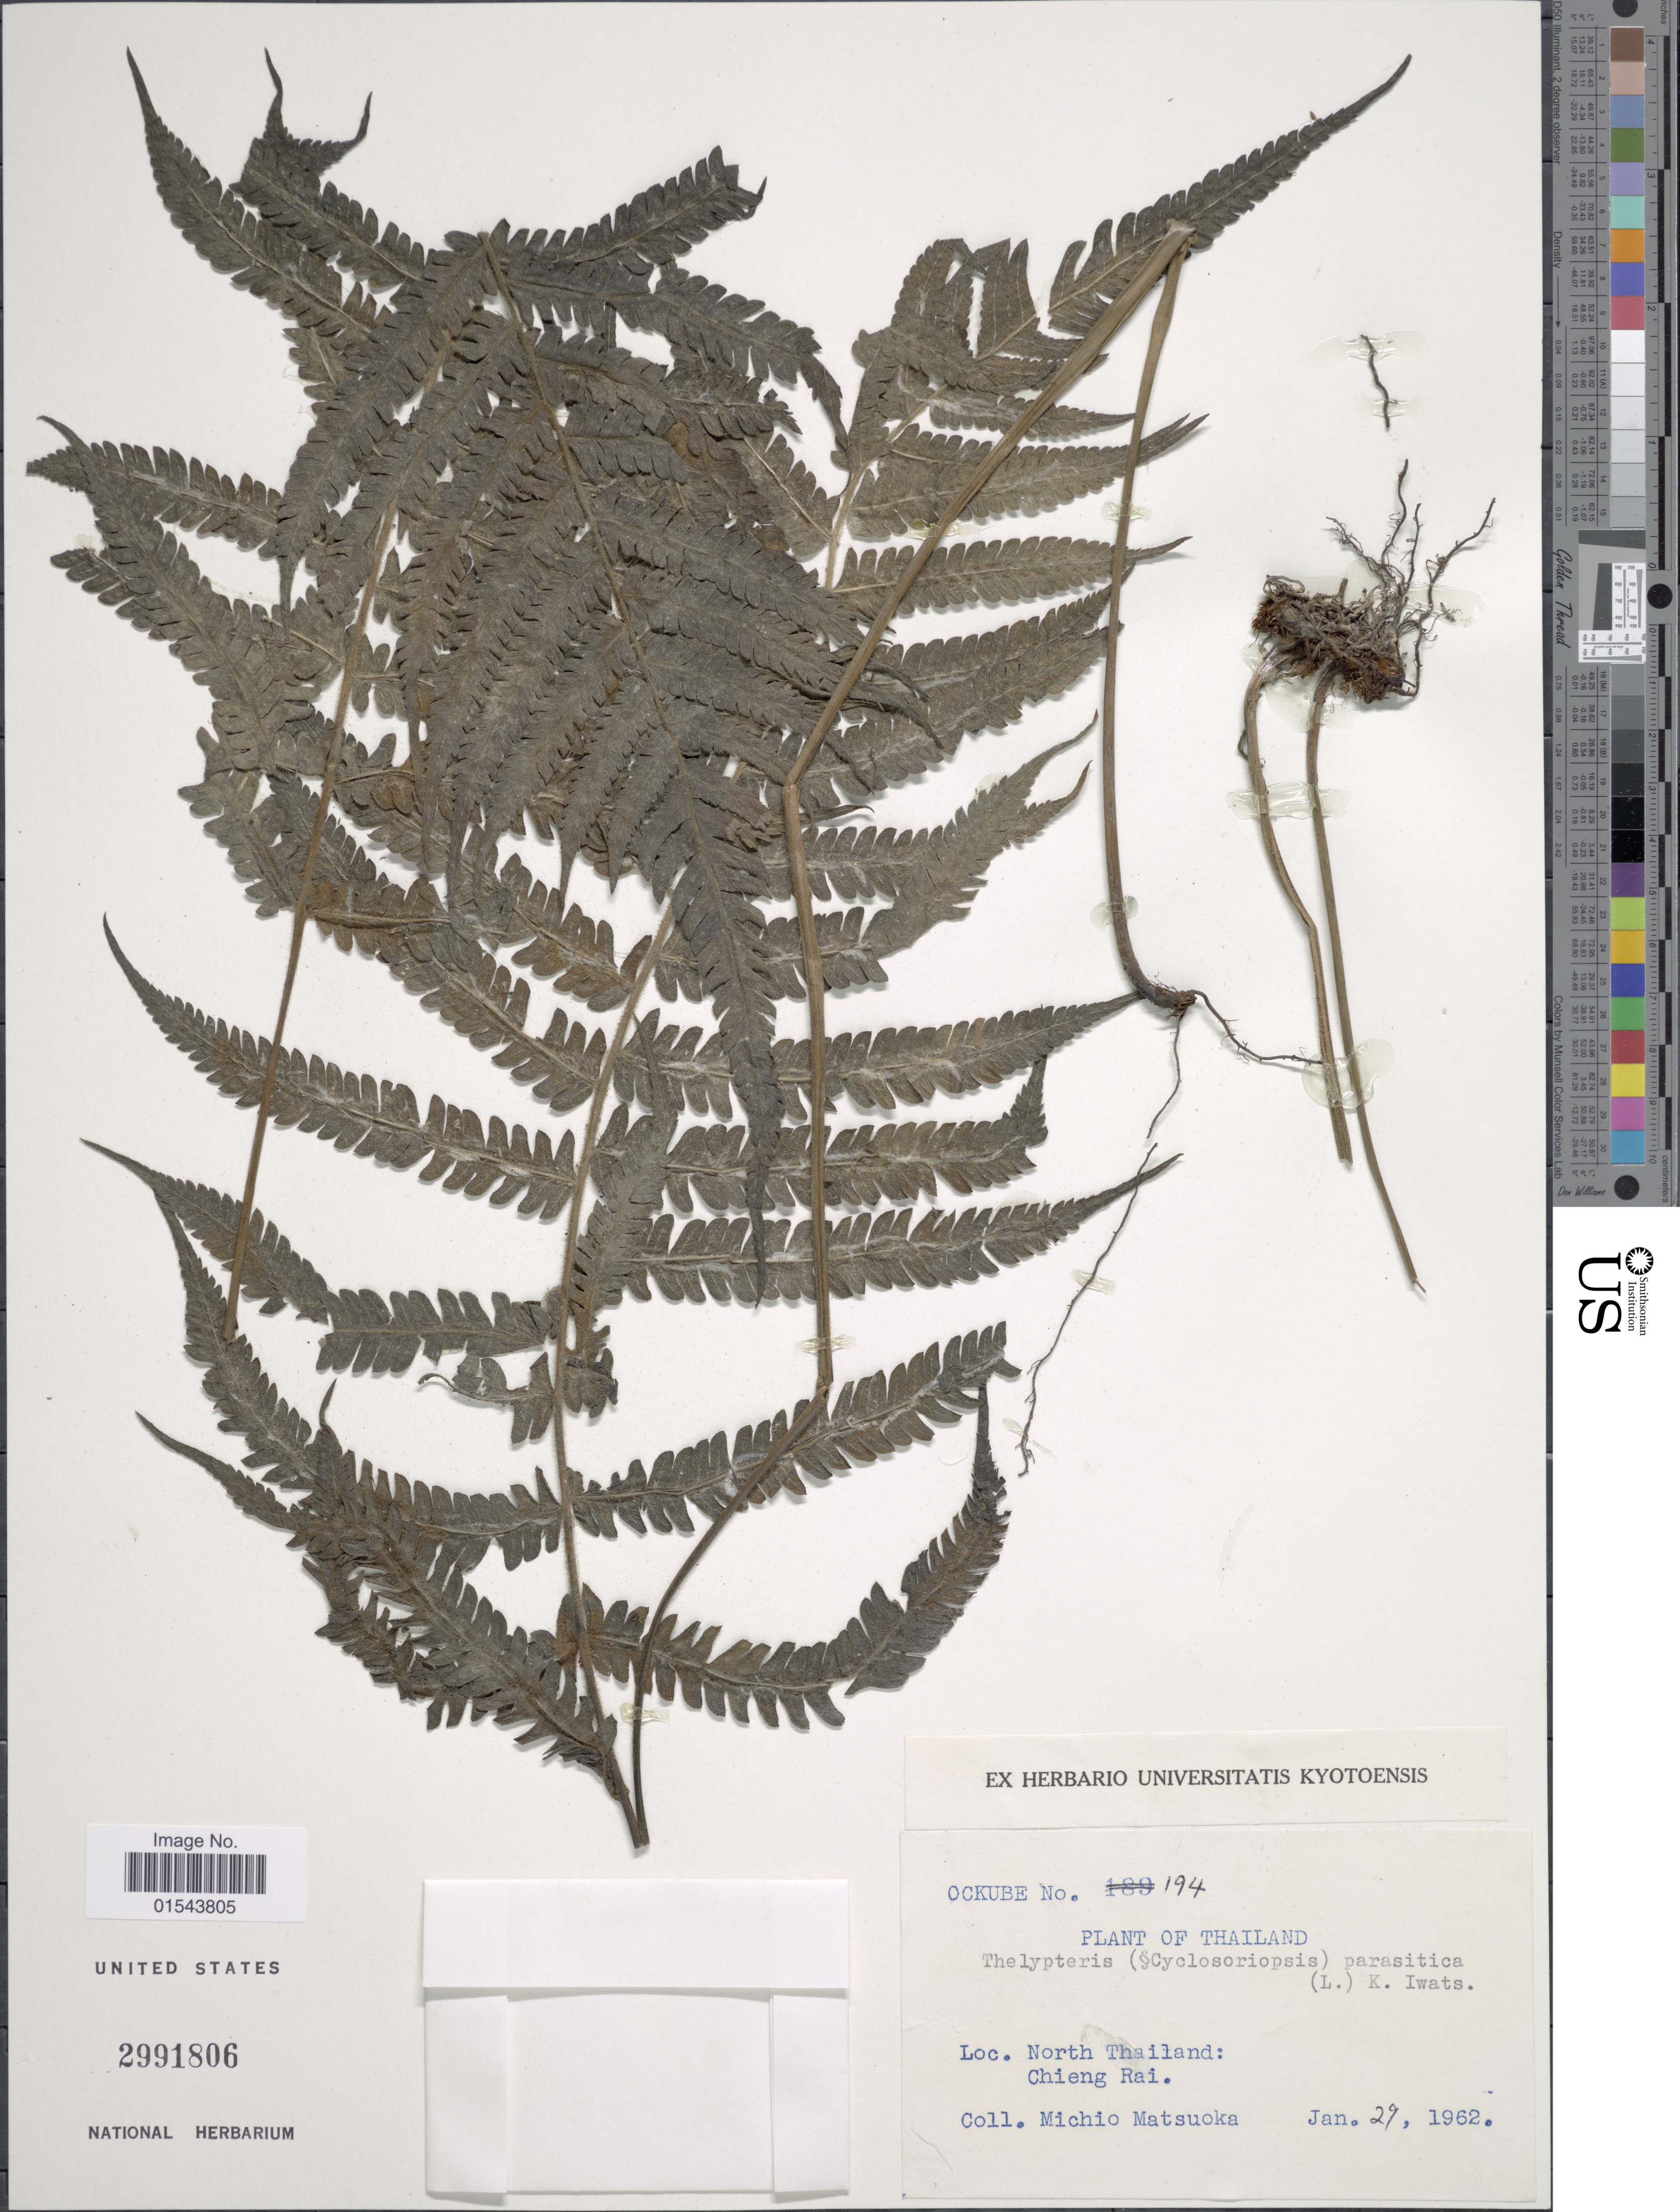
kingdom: Plantae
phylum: Tracheophyta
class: Polypodiopsida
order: Polypodiales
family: Thelypteridaceae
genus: Christella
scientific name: Christella parasitica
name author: (L.) H. Lév.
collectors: M. Matsuoka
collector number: Ockube 194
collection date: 1962-01-29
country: Thailand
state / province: Chiang Rai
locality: North Thailand: Chieng Rai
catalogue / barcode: US 2991806